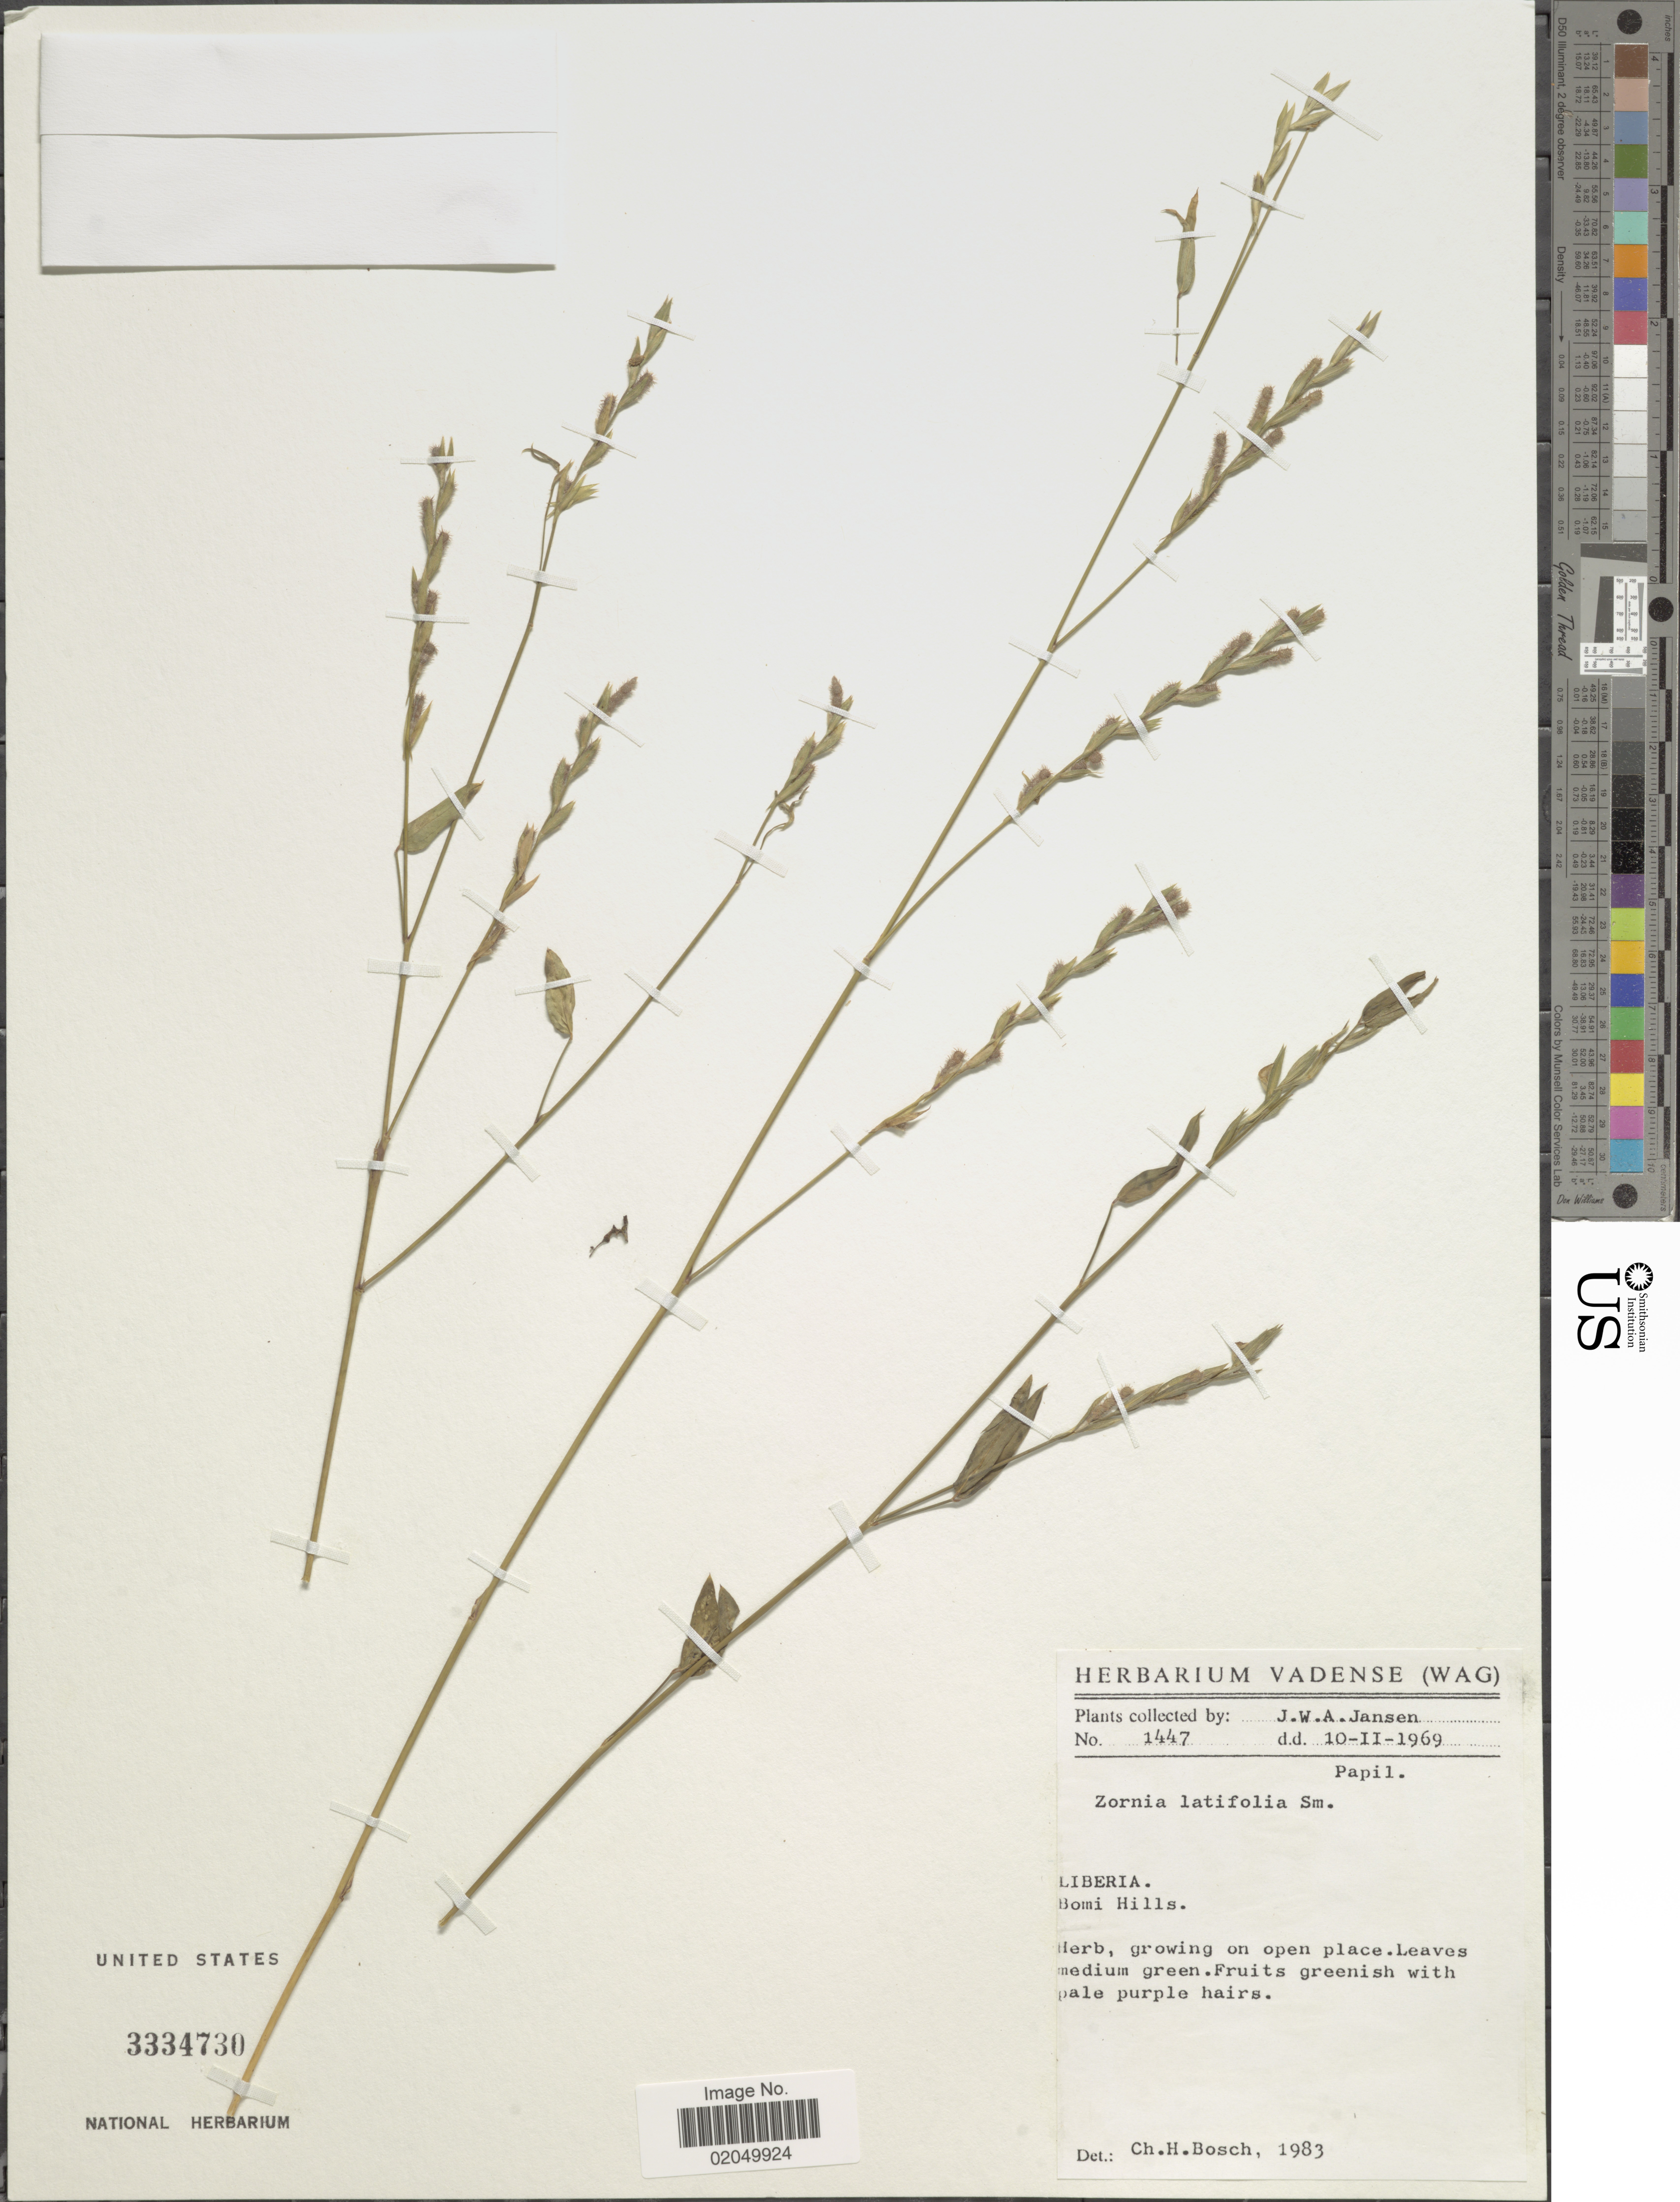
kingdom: Plantae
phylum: Tracheophyta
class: Magnoliopsida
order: Fabales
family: Fabaceae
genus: Zornia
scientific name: Zornia latifolia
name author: Sm.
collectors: J. Jansen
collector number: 1447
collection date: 1969-02-10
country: Liberia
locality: Bomi Hills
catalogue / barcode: US 3334730